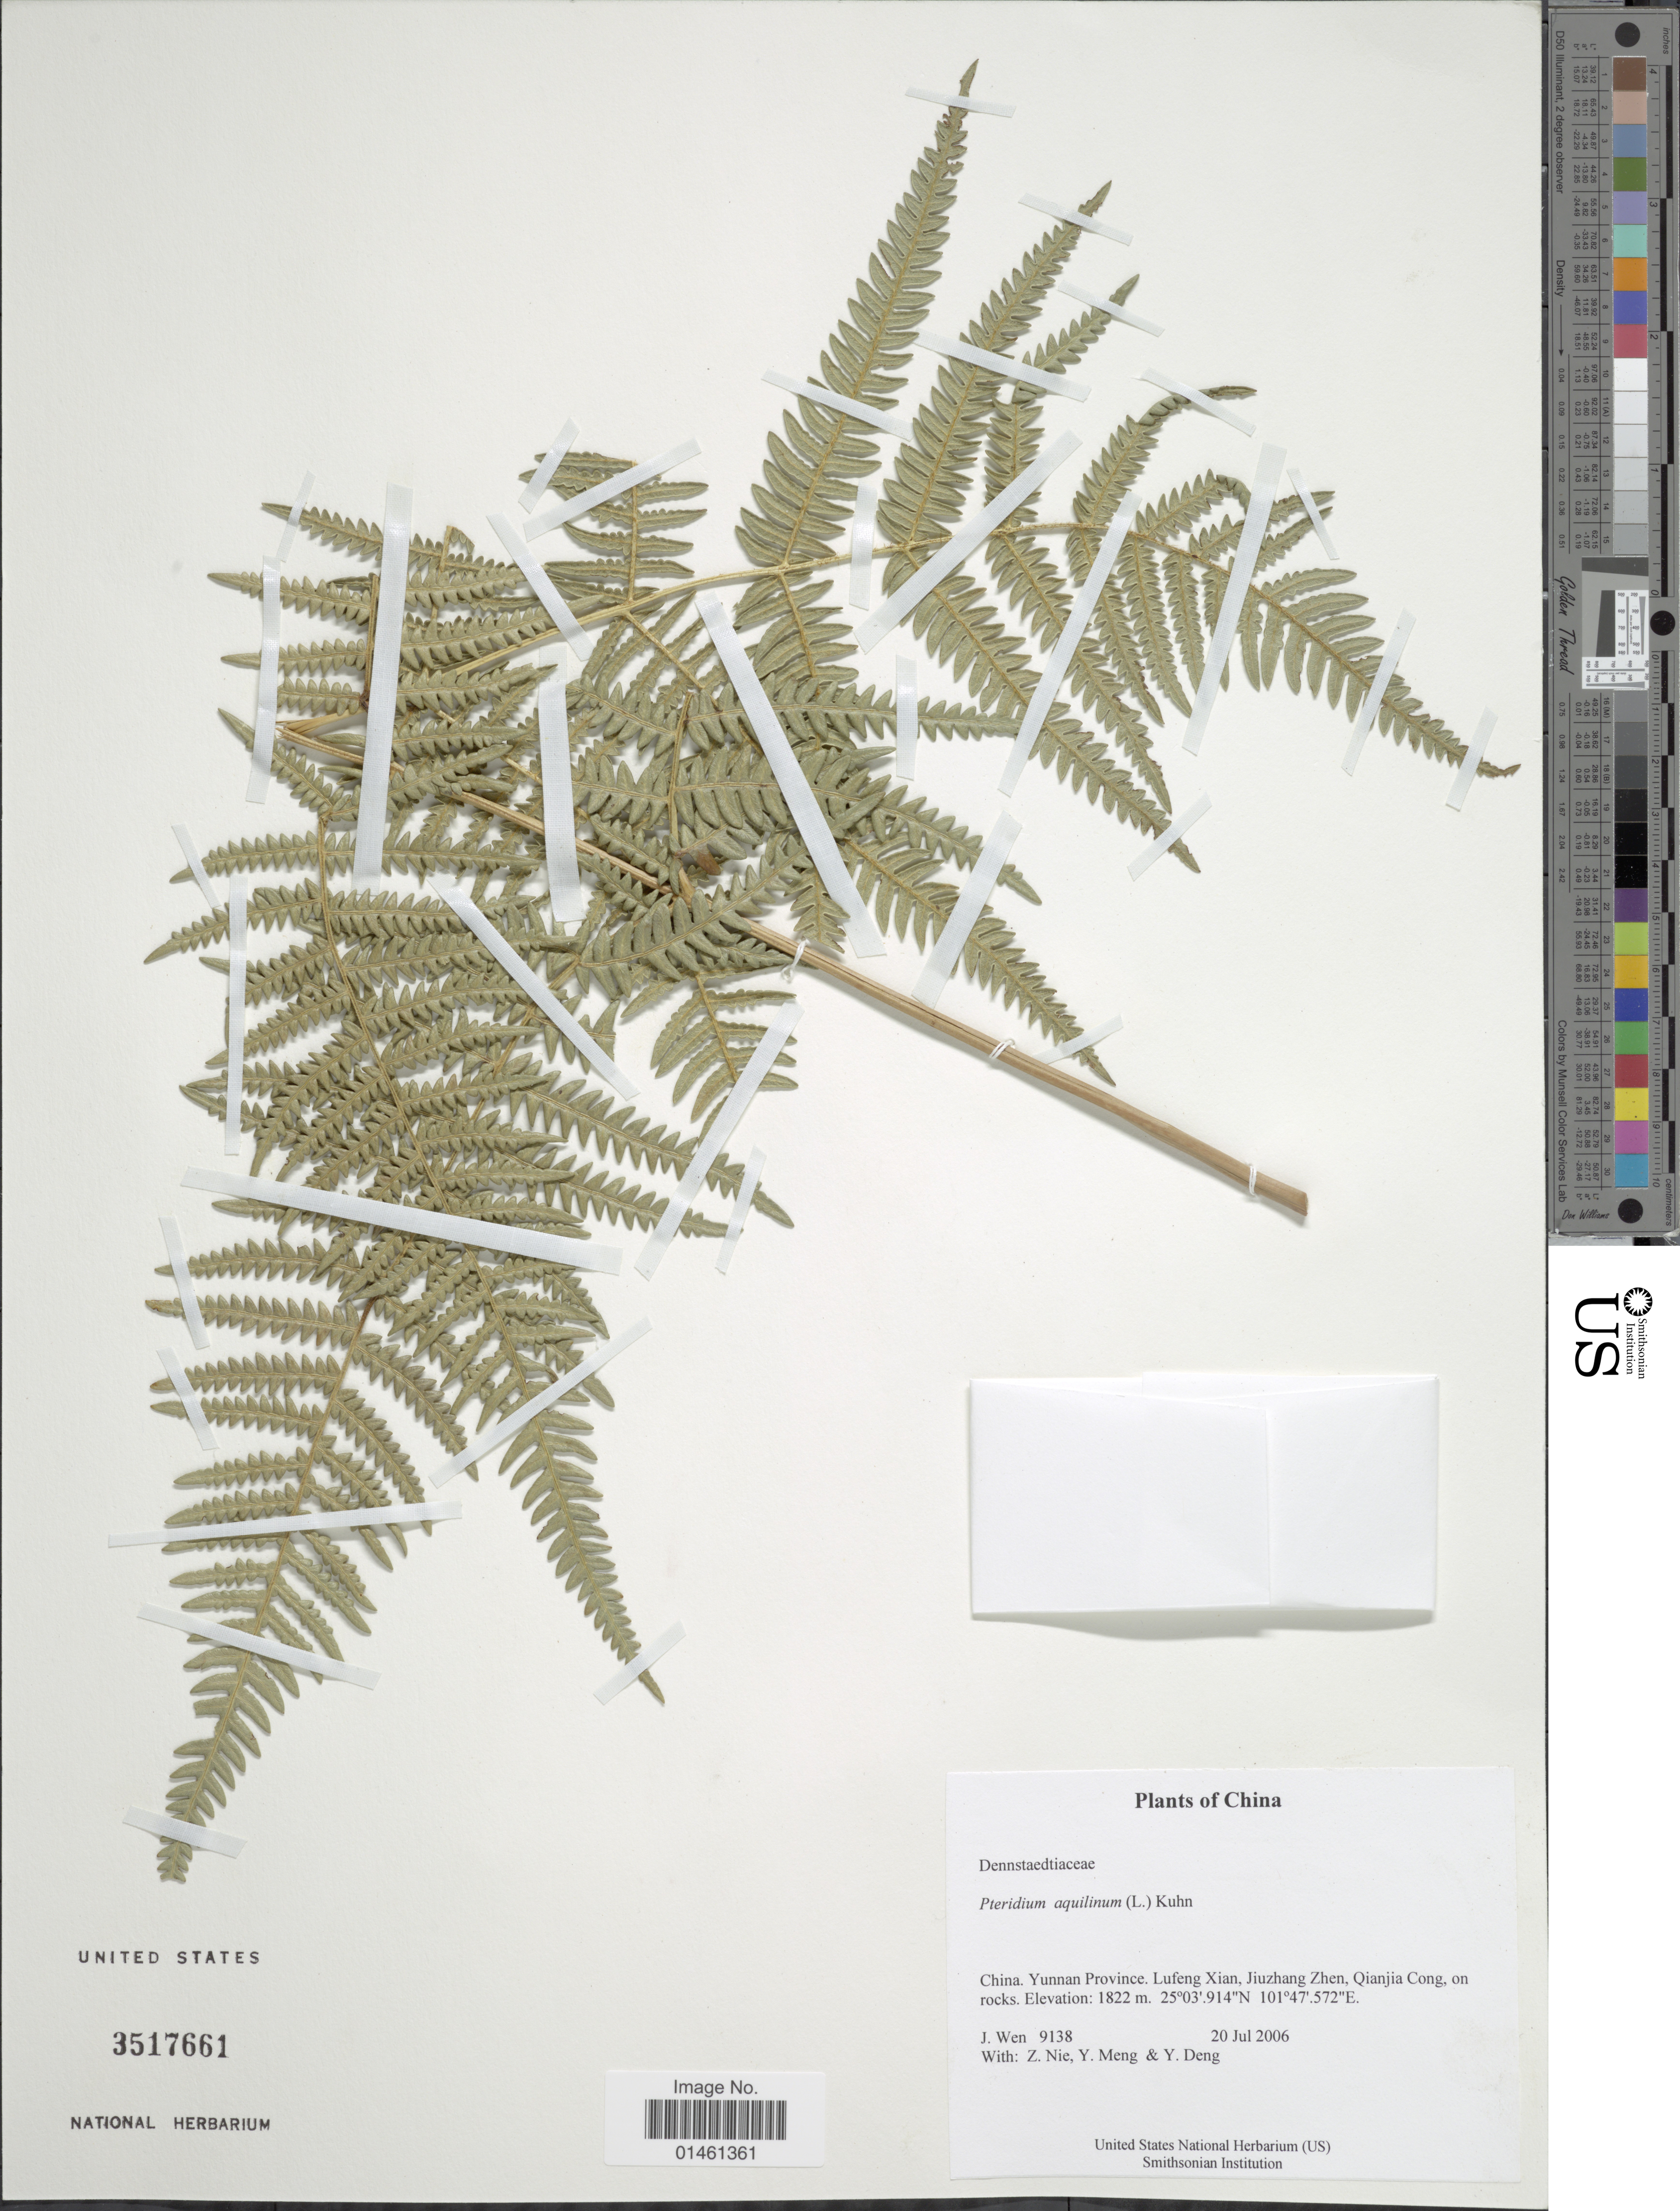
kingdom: Plantae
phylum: Tracheophyta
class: Polypodiopsida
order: Polypodiales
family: Dennstaedtiaceae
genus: Pteridium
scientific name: Pteridium aquilinum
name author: (L.) Kuhn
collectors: J. Wen, Z. Nie, Y. Deng & Y. Meng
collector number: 9138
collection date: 2006-07-20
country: China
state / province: Yunnan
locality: China, Yunnan Province. Lufeng Xian, Jiuzhang Zhen, Qianjia Cong, on rocks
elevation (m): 1822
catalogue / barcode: US 3517661